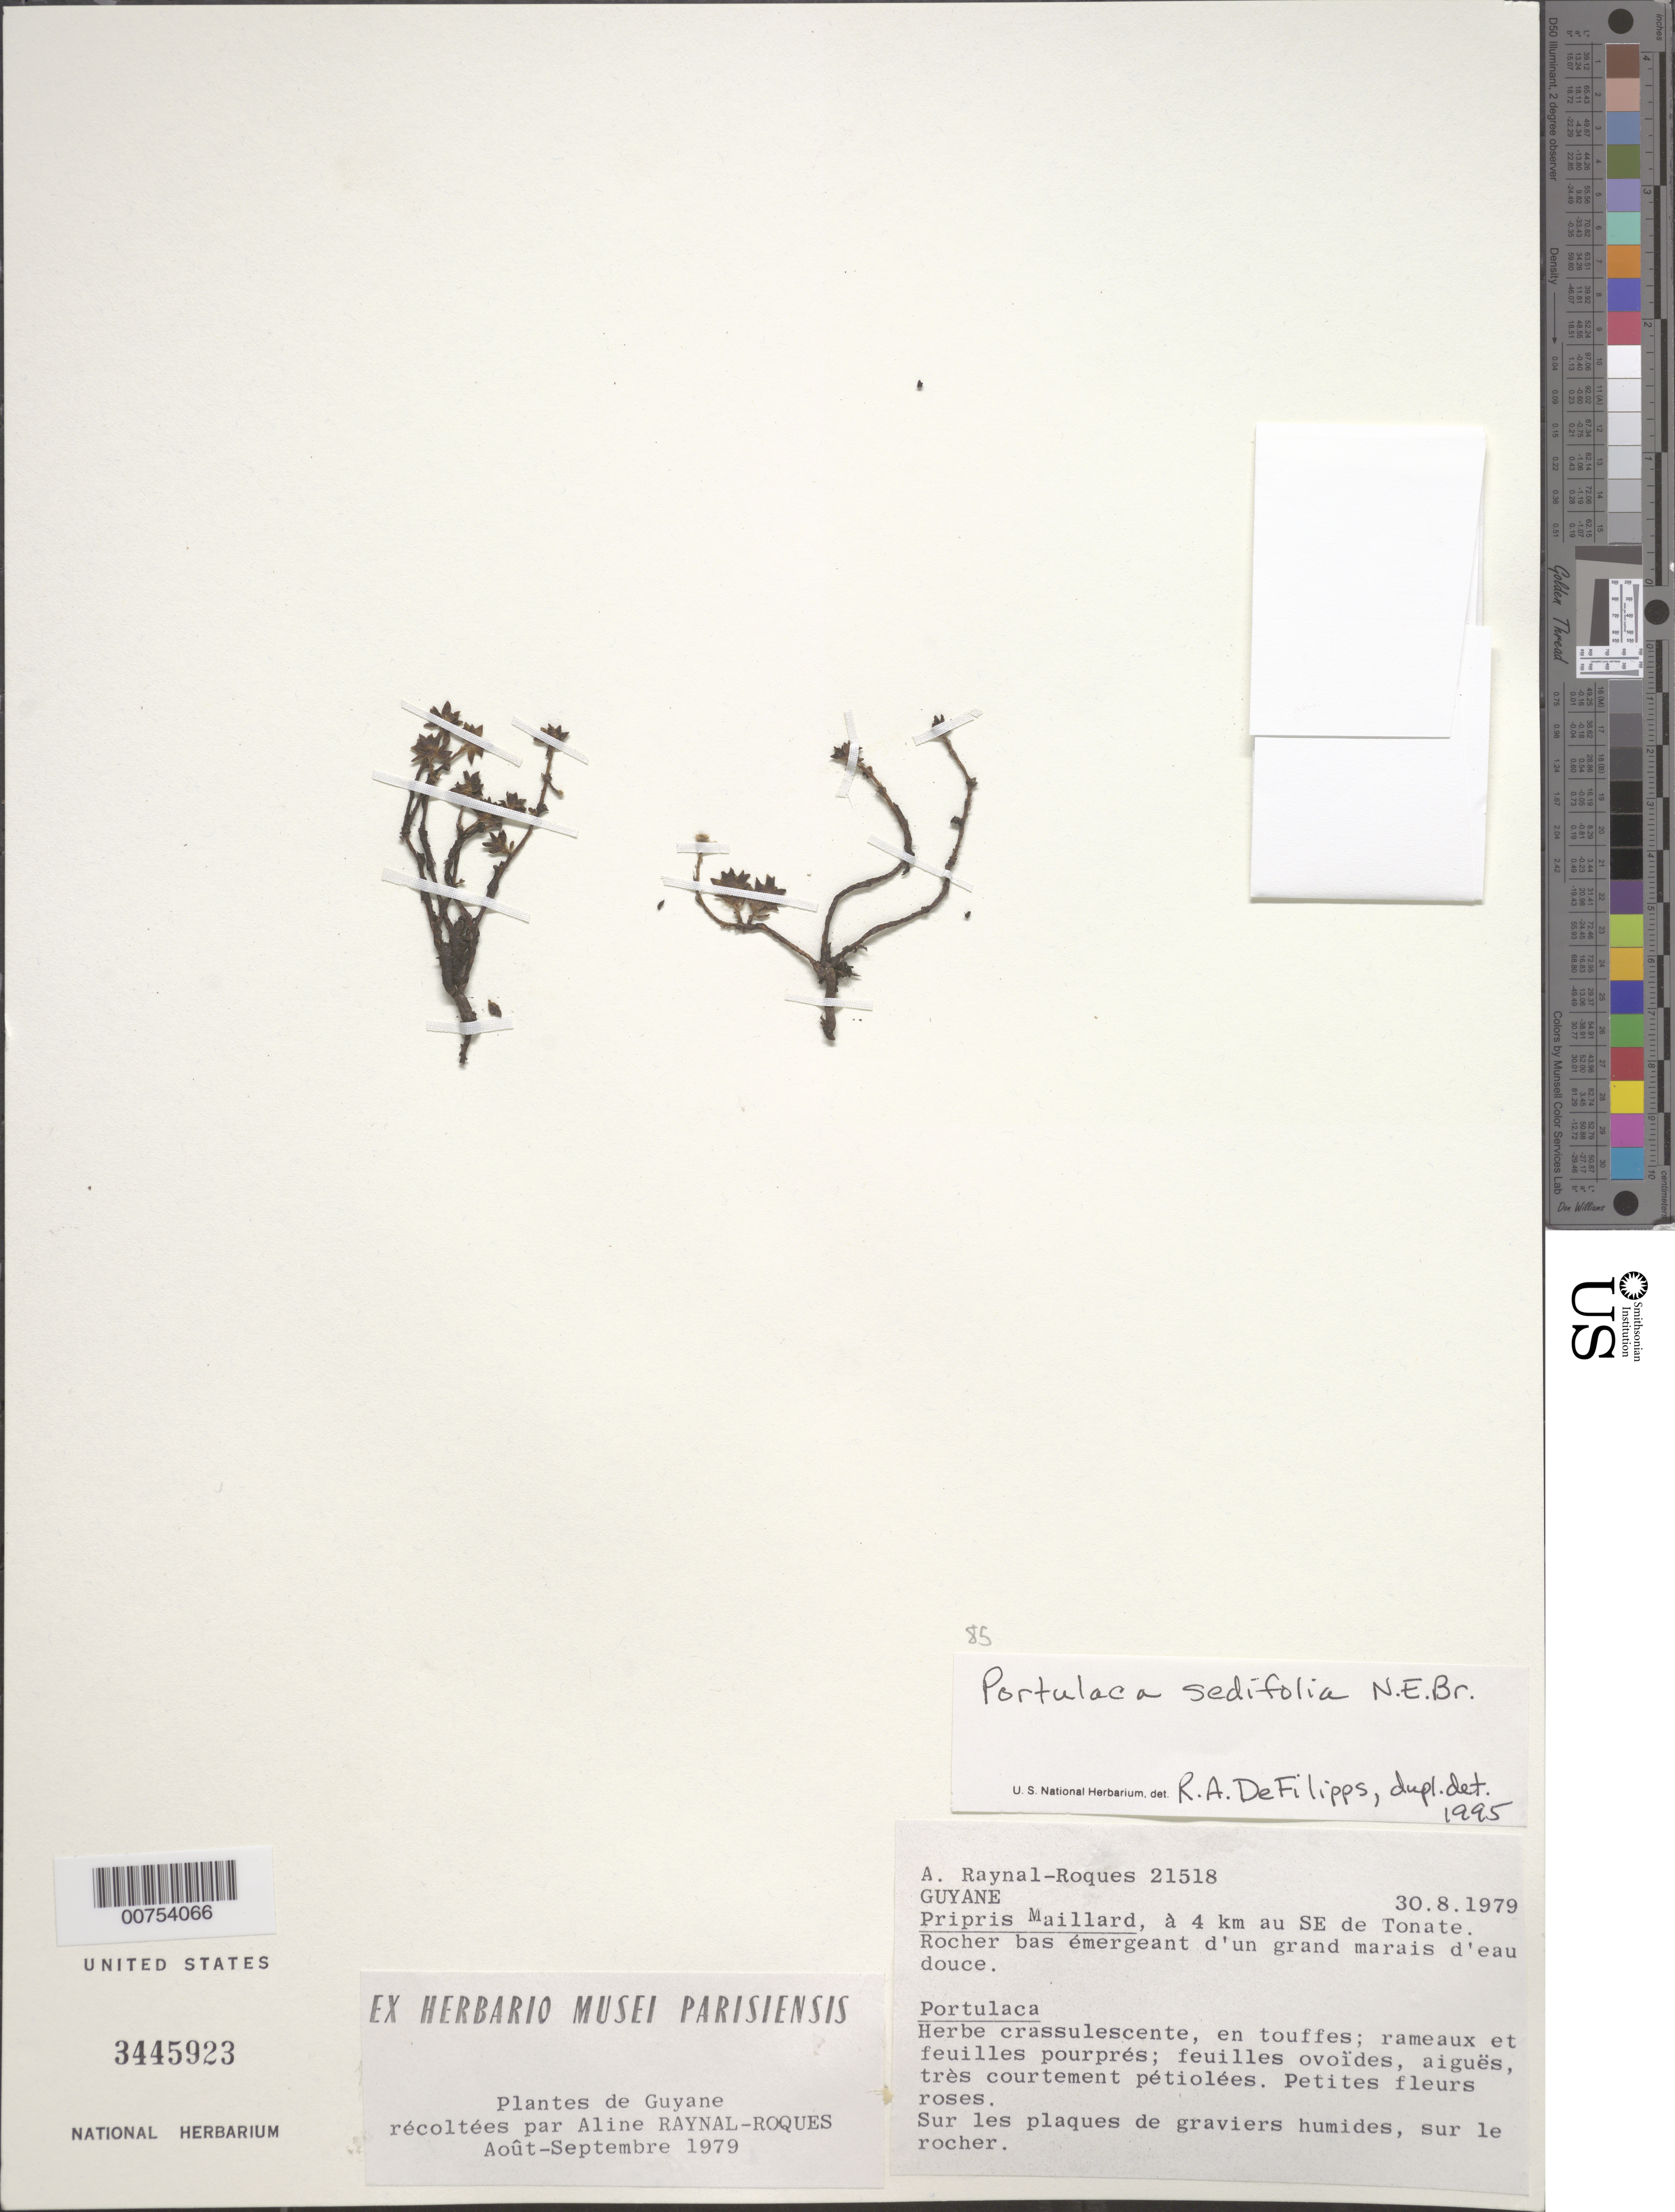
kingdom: Plantae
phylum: Tracheophyta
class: Magnoliopsida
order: Caryophyllales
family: Portulacaceae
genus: Portulaca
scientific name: Portulaca sedifolia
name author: N.E. Br.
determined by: DeFilipps, R. A.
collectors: A. M. Raynal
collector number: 21518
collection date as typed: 30-Aug-79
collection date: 1979-08-30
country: French Guiana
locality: Pripris Maillard, grand marais a 4 km SE de Tonate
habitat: Sur les plaques de graviers humides, sur le rocher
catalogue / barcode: US 3445923